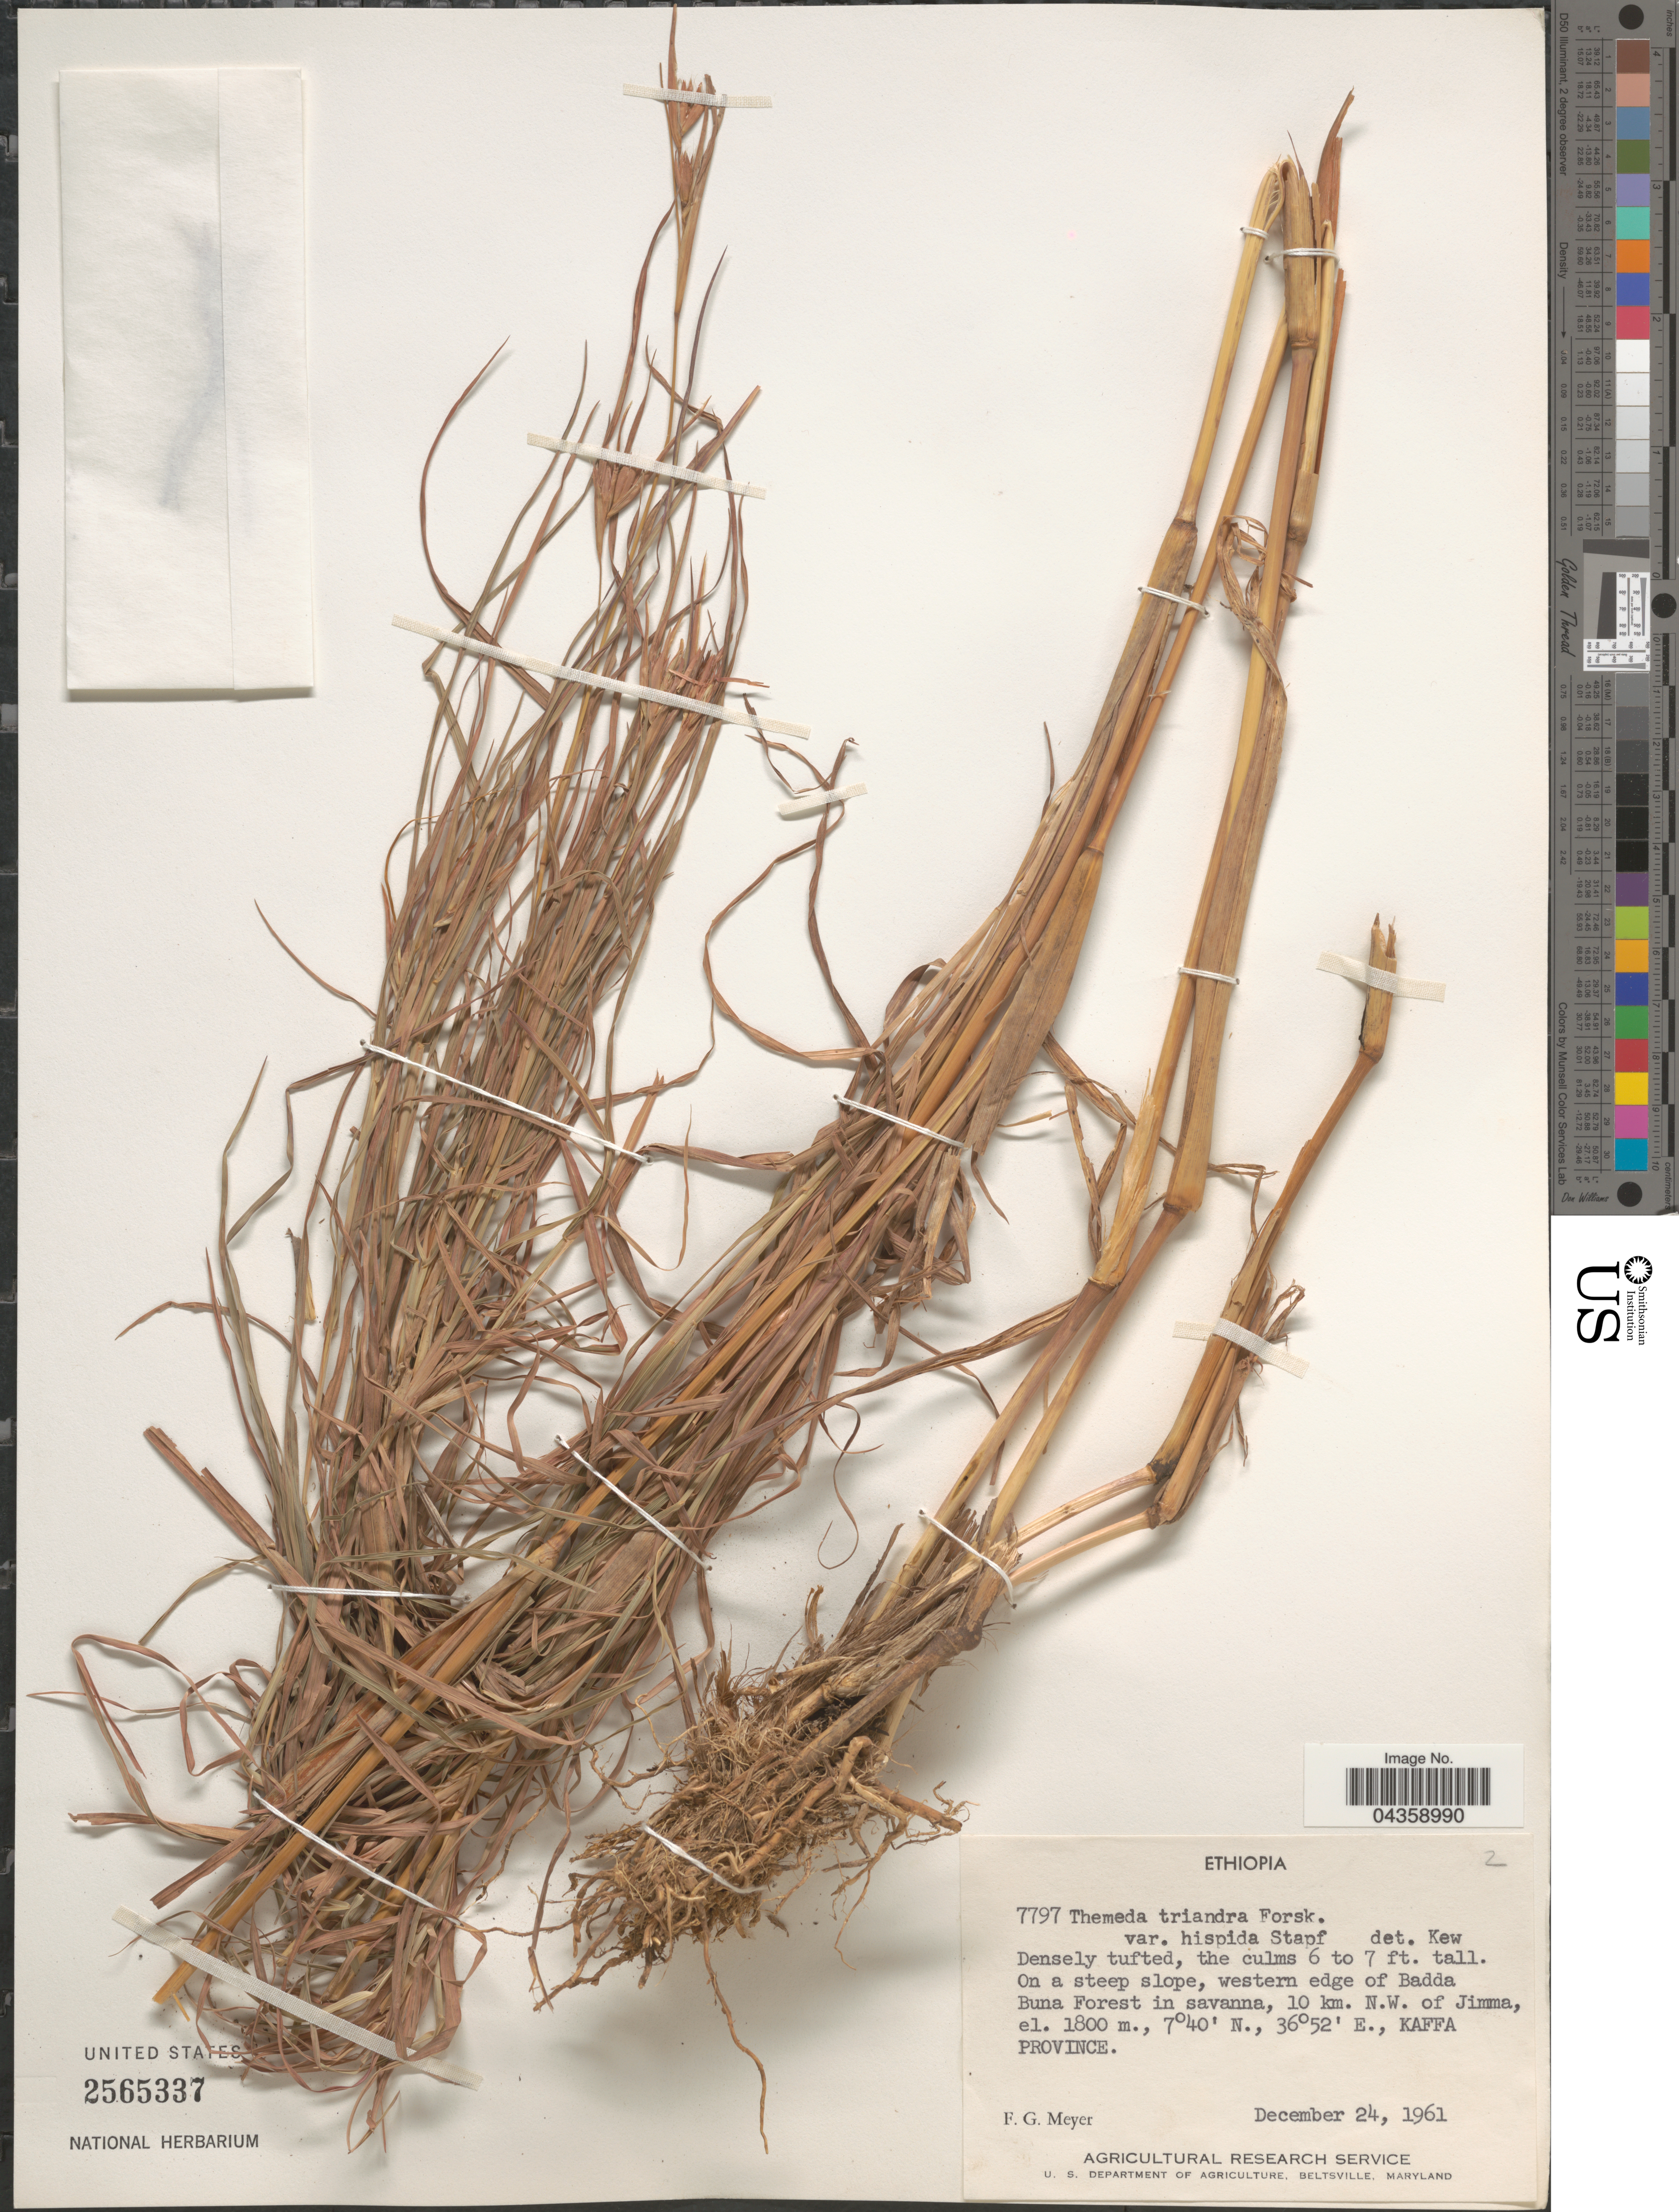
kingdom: Plantae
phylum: Tracheophyta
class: Liliopsida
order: Poales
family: Poaceae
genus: Themeda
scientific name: Themeda triandra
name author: Forssk.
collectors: F. G. Meyer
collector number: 7797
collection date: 1961-12-24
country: Ethiopia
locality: On a steep slope, western edge of Badda Buna Forest in savanna, 10 km. N.W. of Jimma, Kaffa Province.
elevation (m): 1800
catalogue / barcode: US 2565337